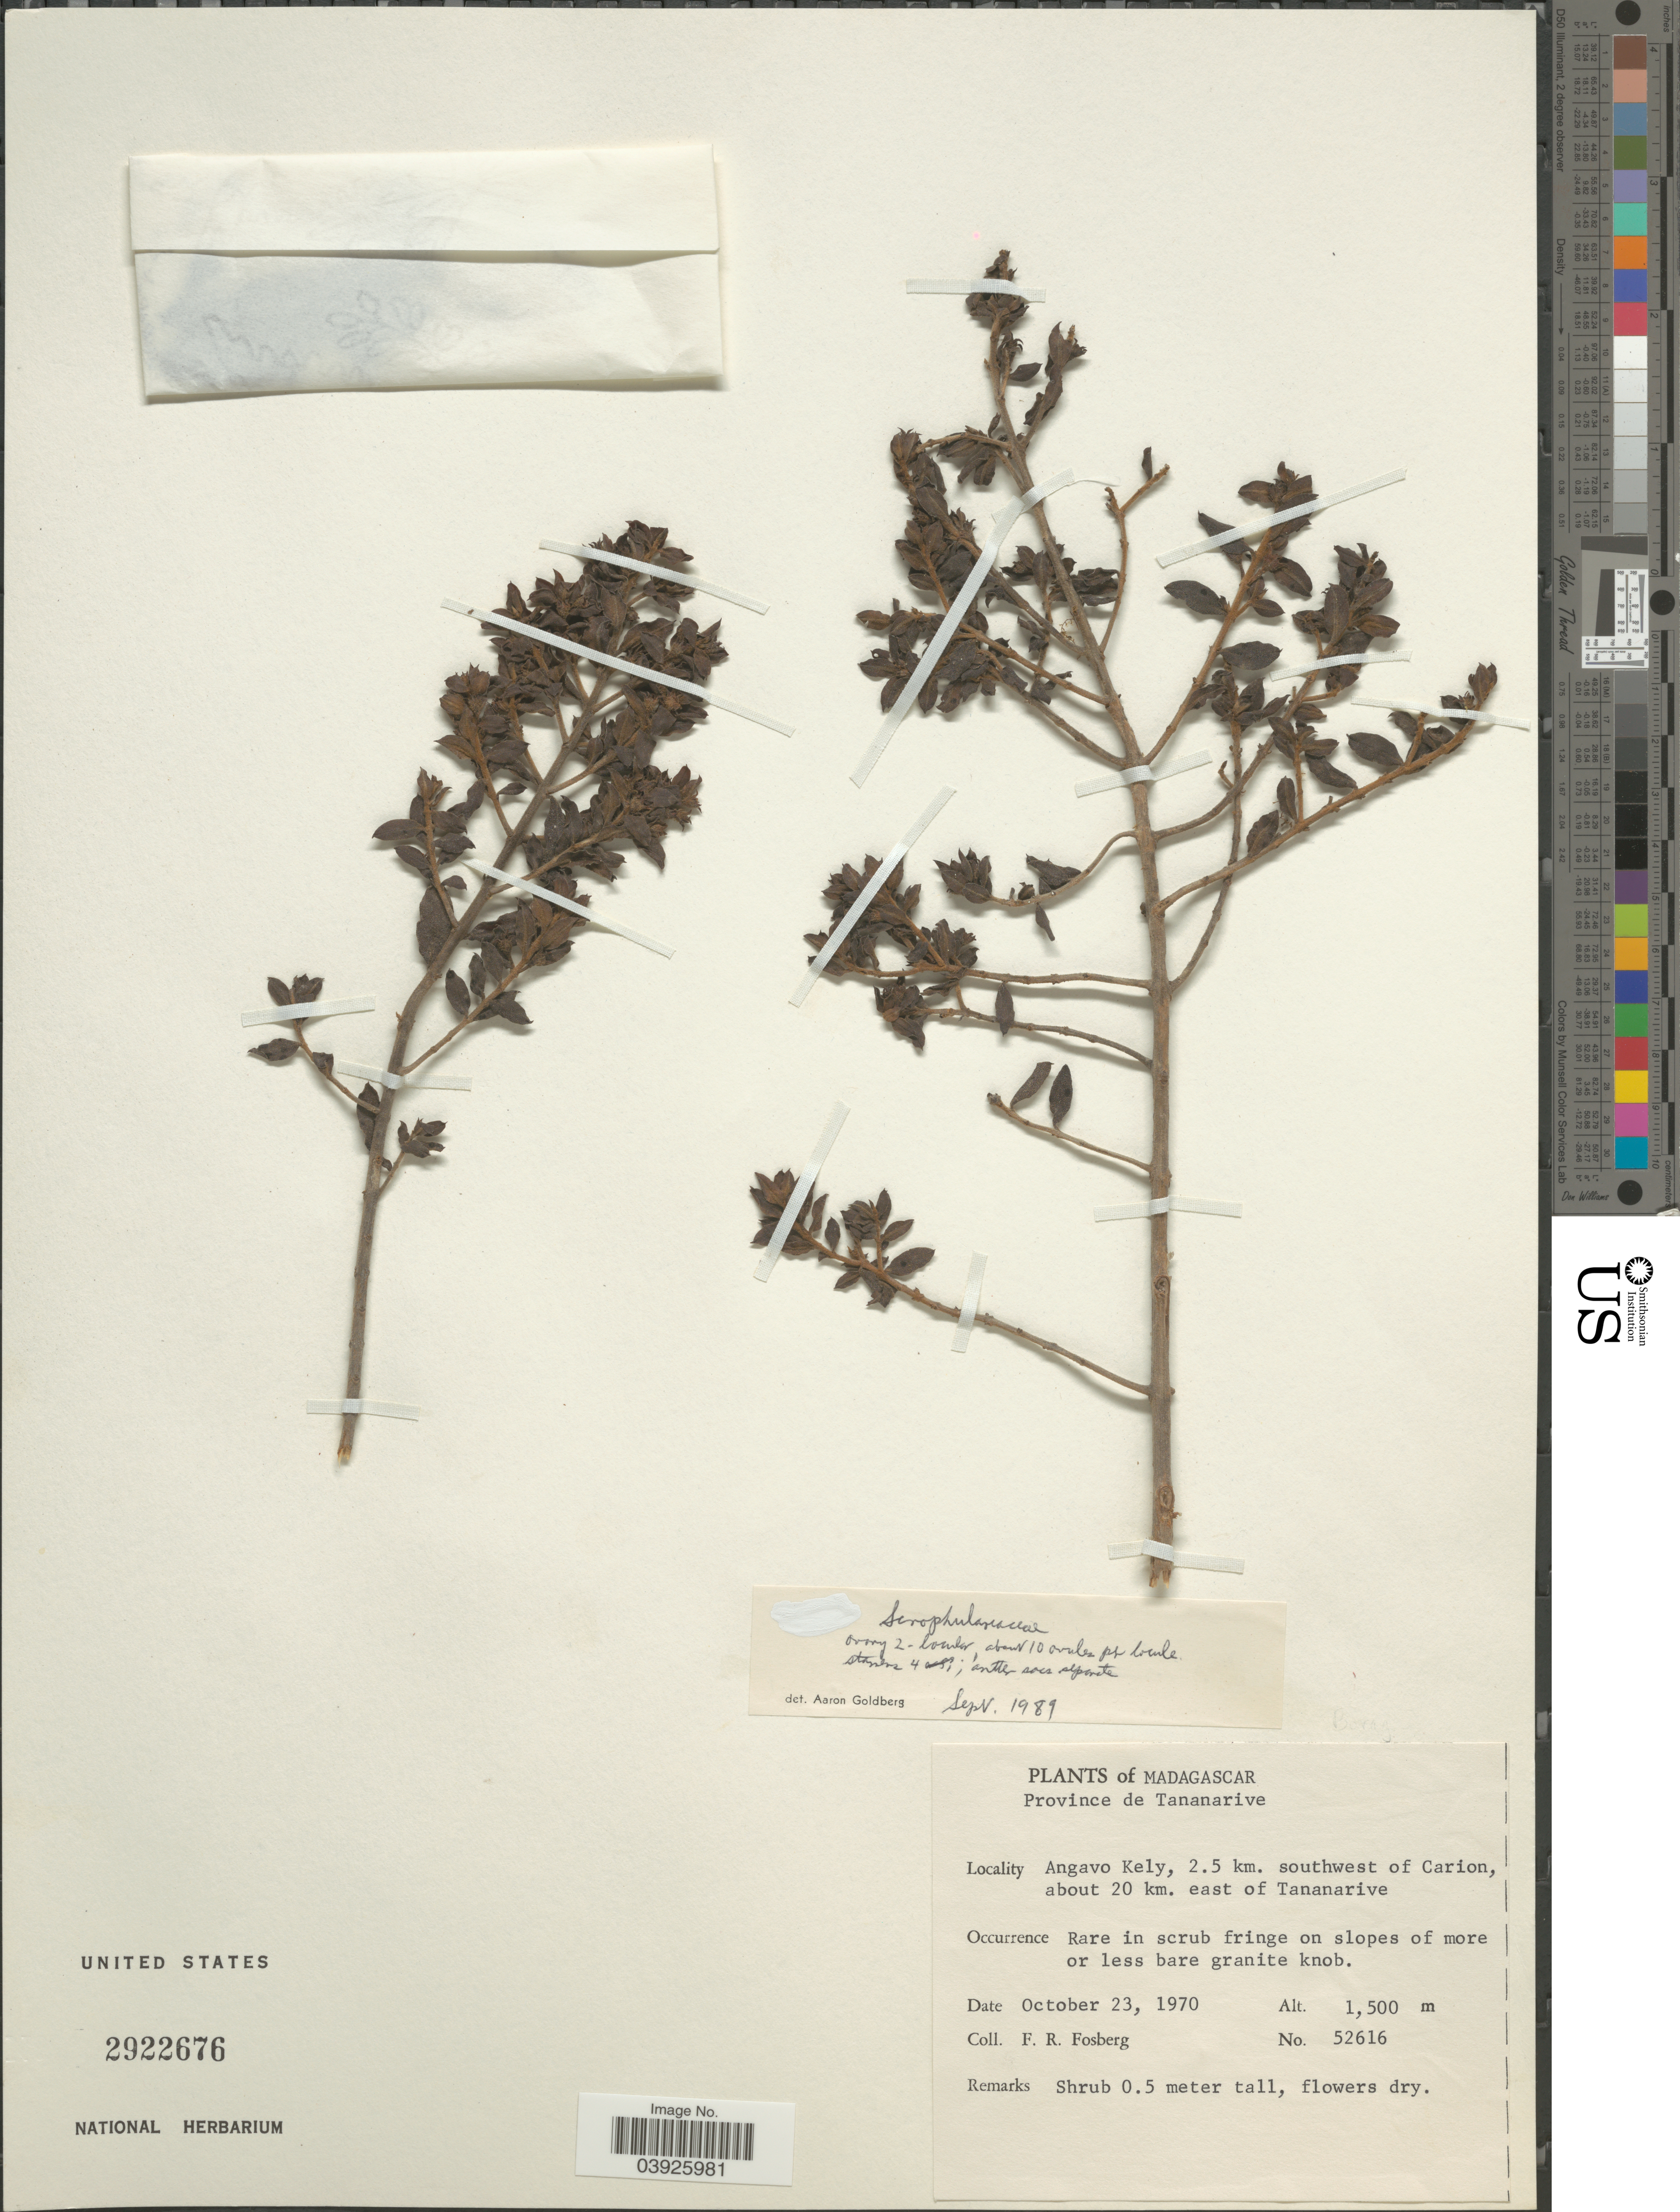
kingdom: Plantae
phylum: Tracheophyta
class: Magnoliopsida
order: Lamiales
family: Scrophulariaceae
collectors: F. R. Fosberg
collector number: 52616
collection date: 1970-10-23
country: Madagascar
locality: Province de Tananarive. Angavo Kely, 2.5 km. southwest of Carion, about 20 km. east of Tananarive. In scrub fringe on slopes of more or less bare granite knob.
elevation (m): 1500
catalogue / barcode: US 2922676